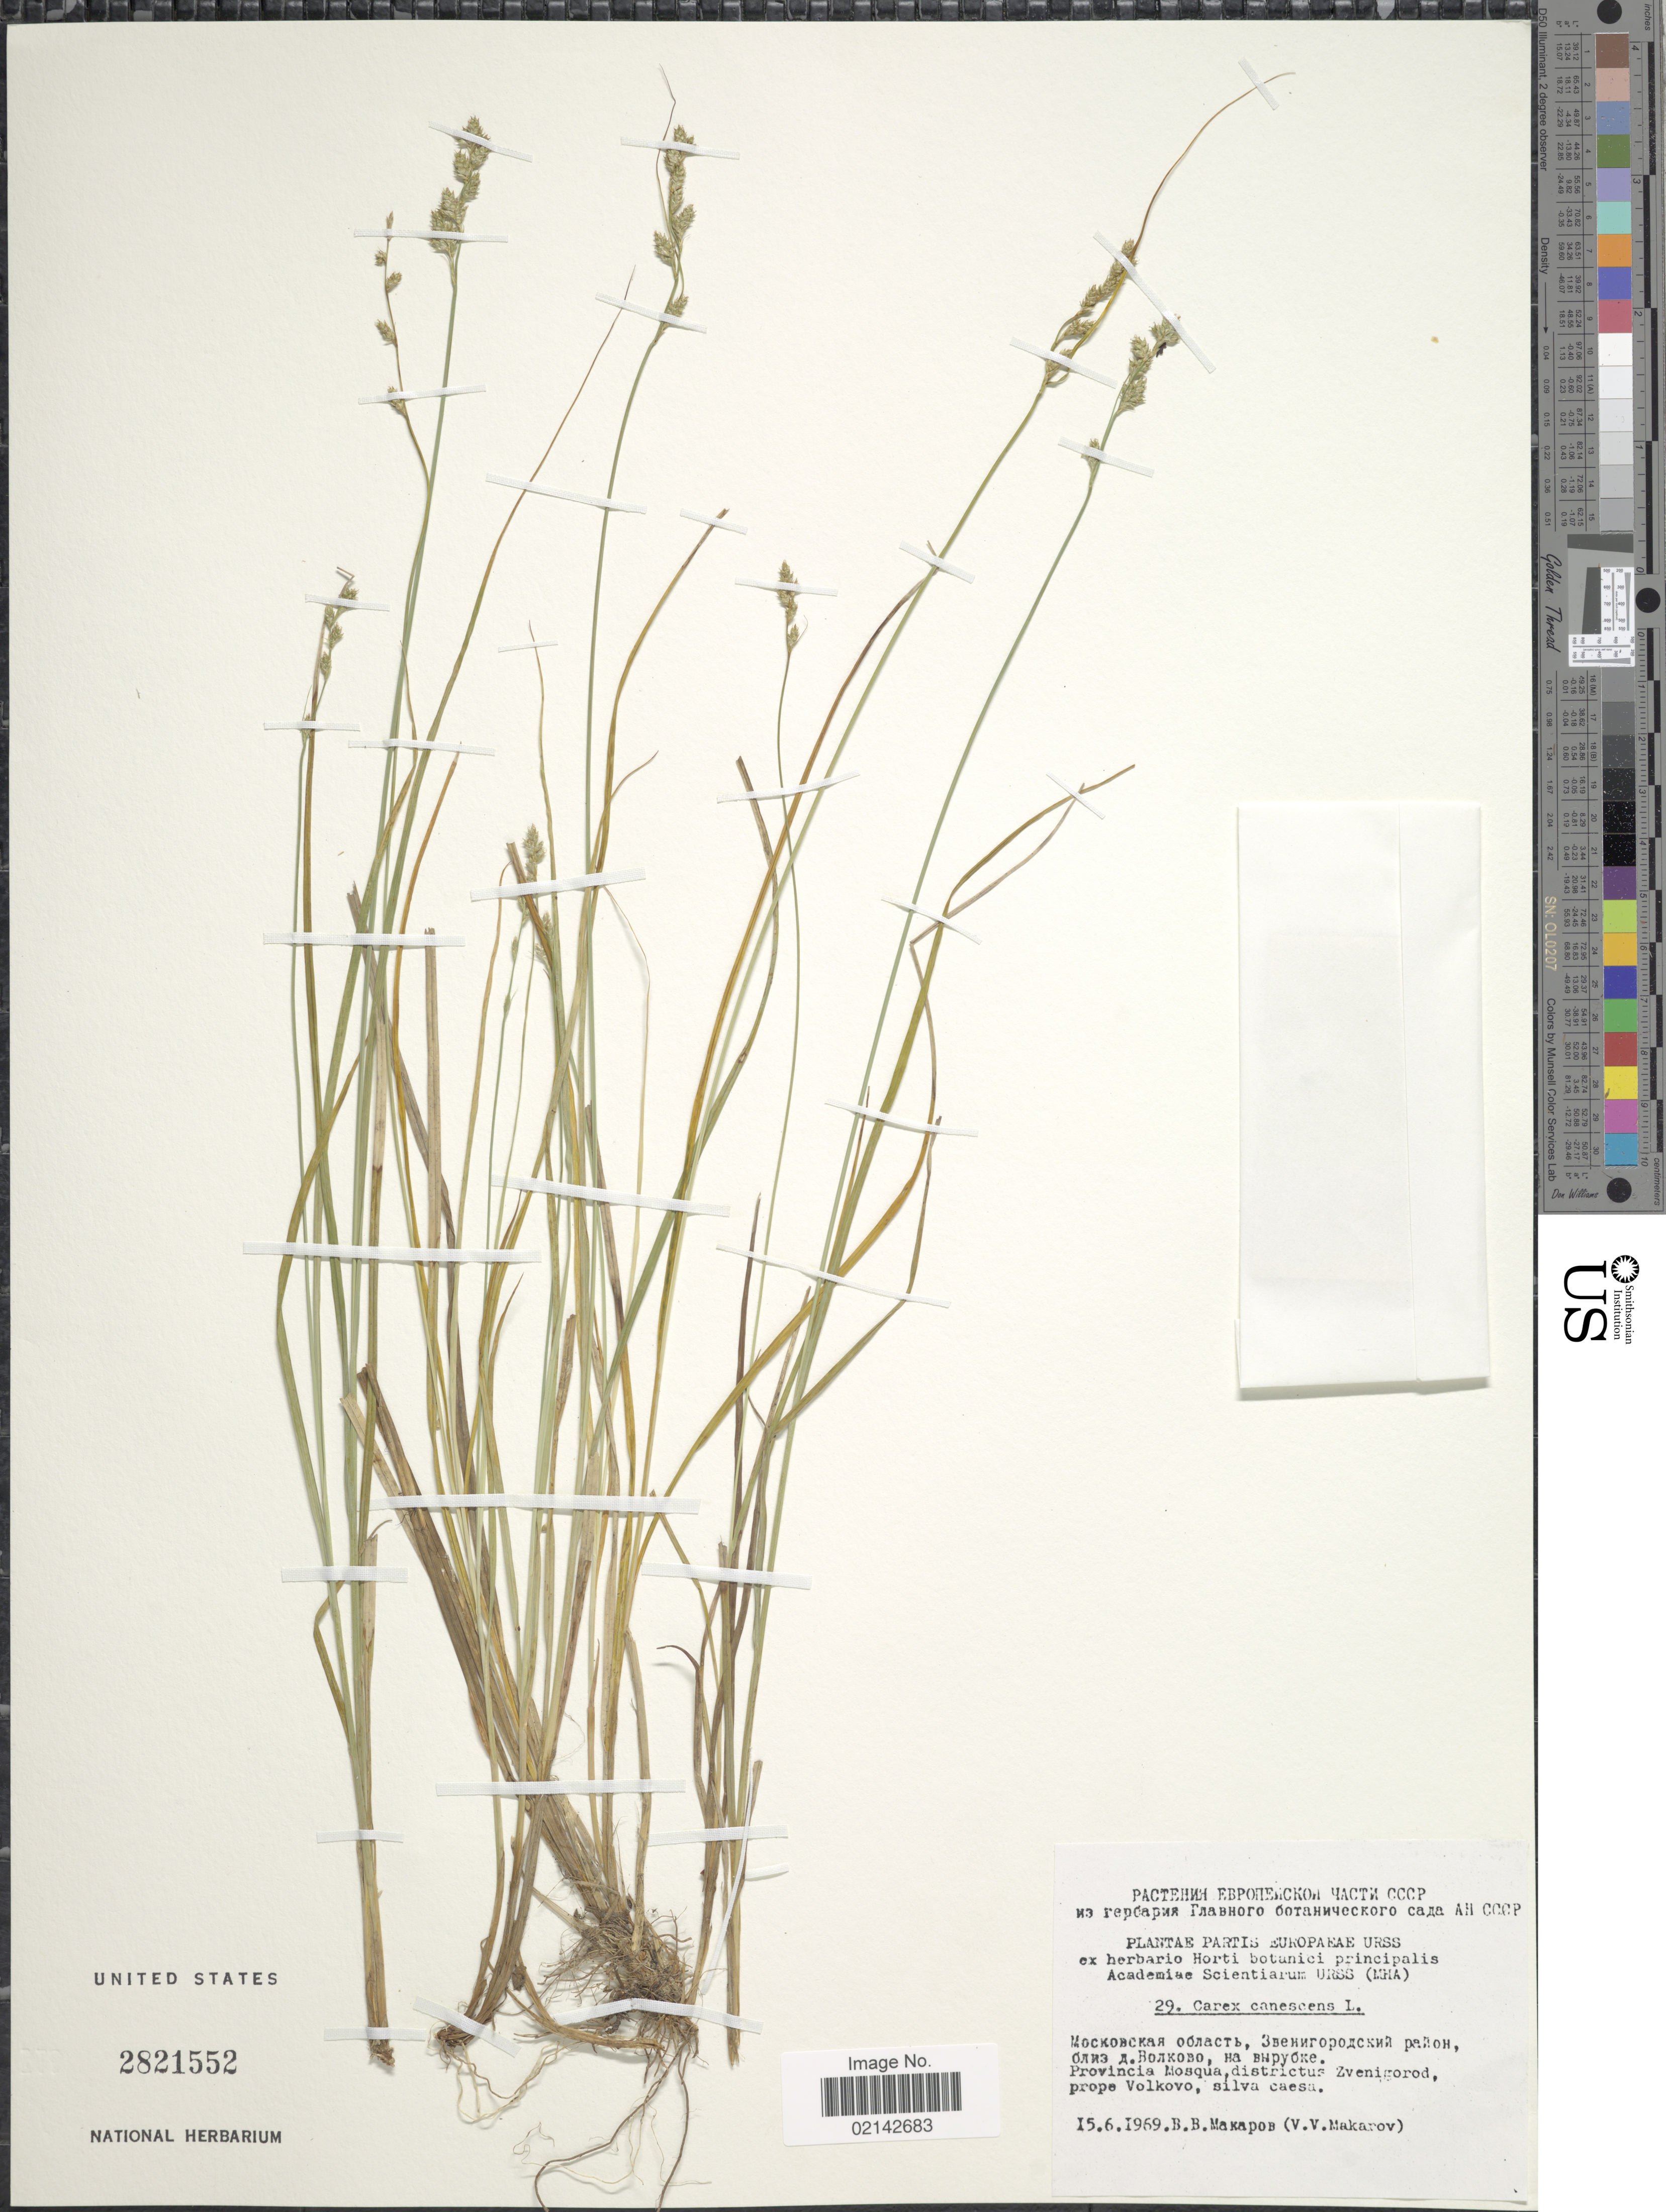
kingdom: Plantae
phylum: Tracheophyta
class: Liliopsida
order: Poales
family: Cyperaceae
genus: Carex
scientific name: Carex canescens var. canescens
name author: L.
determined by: Strong, Mark T., (BOT), Smithsonian Institution - National Museum of Natural History (UNITED STATES)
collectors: V. Makarov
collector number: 29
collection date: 1969-06-15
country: Russian Federation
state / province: Moscow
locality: Provincia Mosqua, districtus Zvenigorod, prope Volkovo, silva caesa.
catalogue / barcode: US 2821552